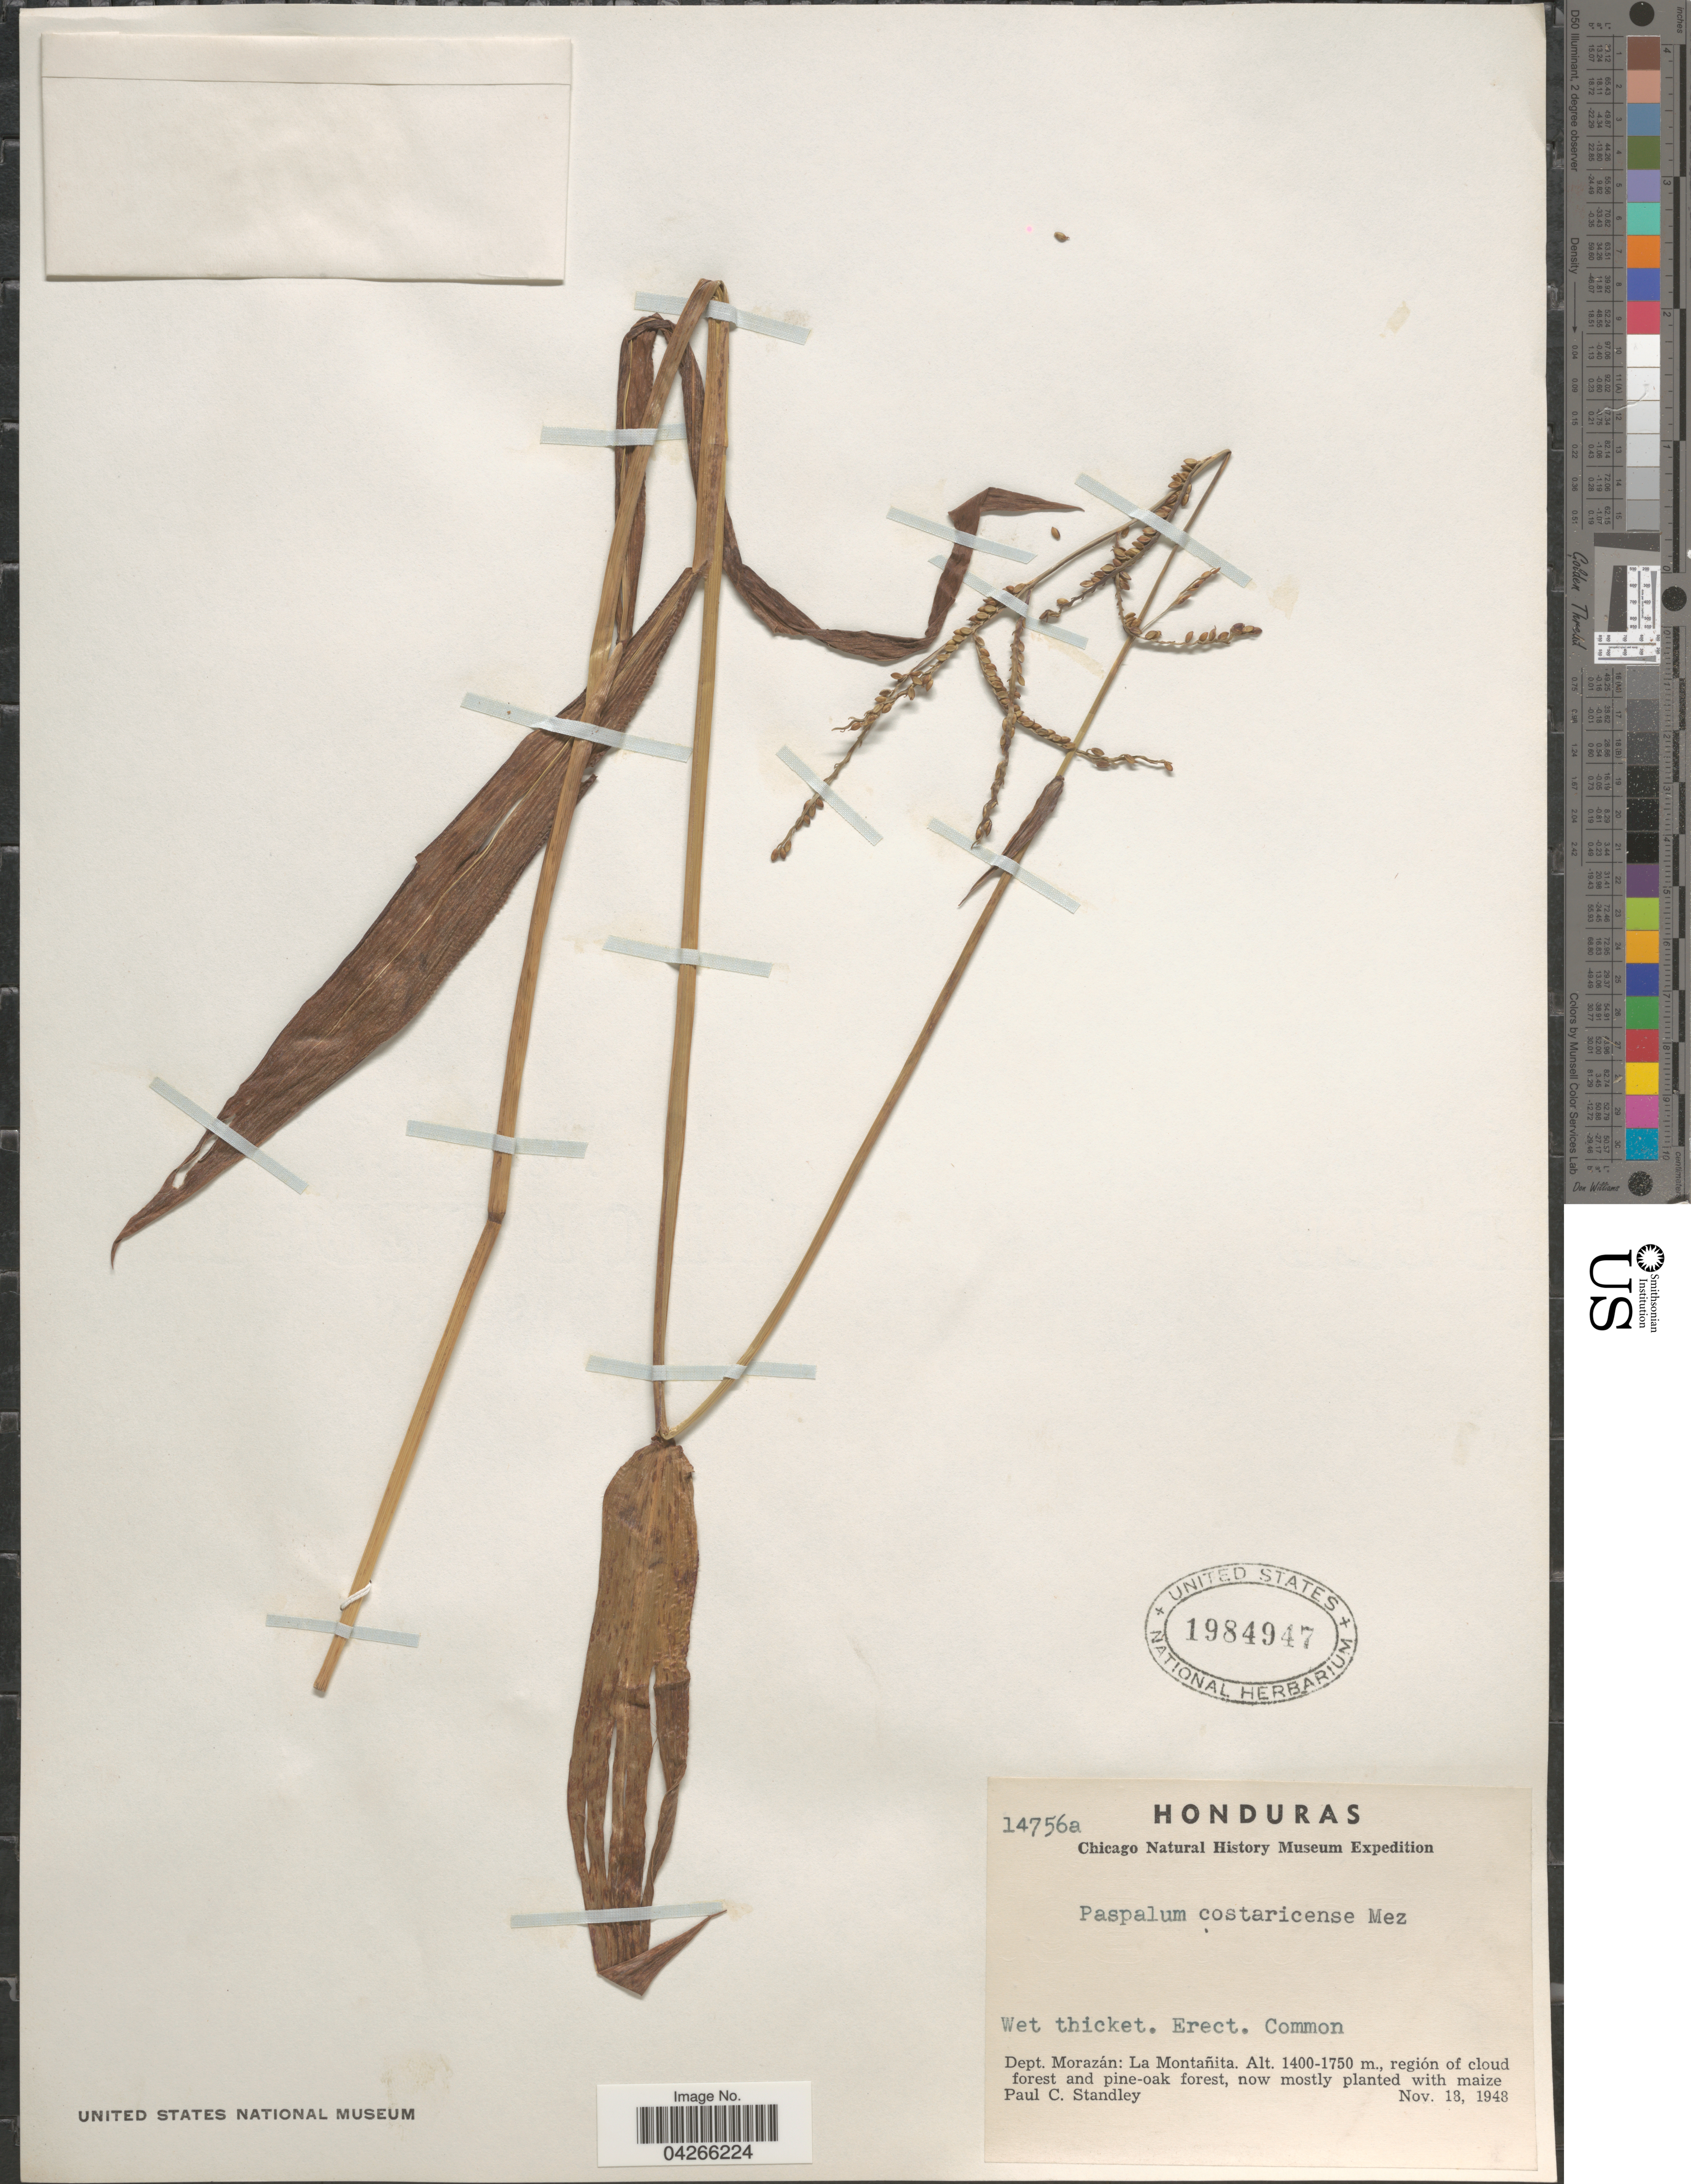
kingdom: Plantae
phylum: Tracheophyta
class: Liliopsida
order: Poales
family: Poaceae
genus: Paspalum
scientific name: Paspalum costaricense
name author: Mez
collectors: P. C. Standley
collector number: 14756a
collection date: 1948-11-18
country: Honduras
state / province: Fco. Morazán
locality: Chicago Natural History Museum Expedition. Dept. Morazán: La Montañita.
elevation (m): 1400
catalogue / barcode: US 1984947